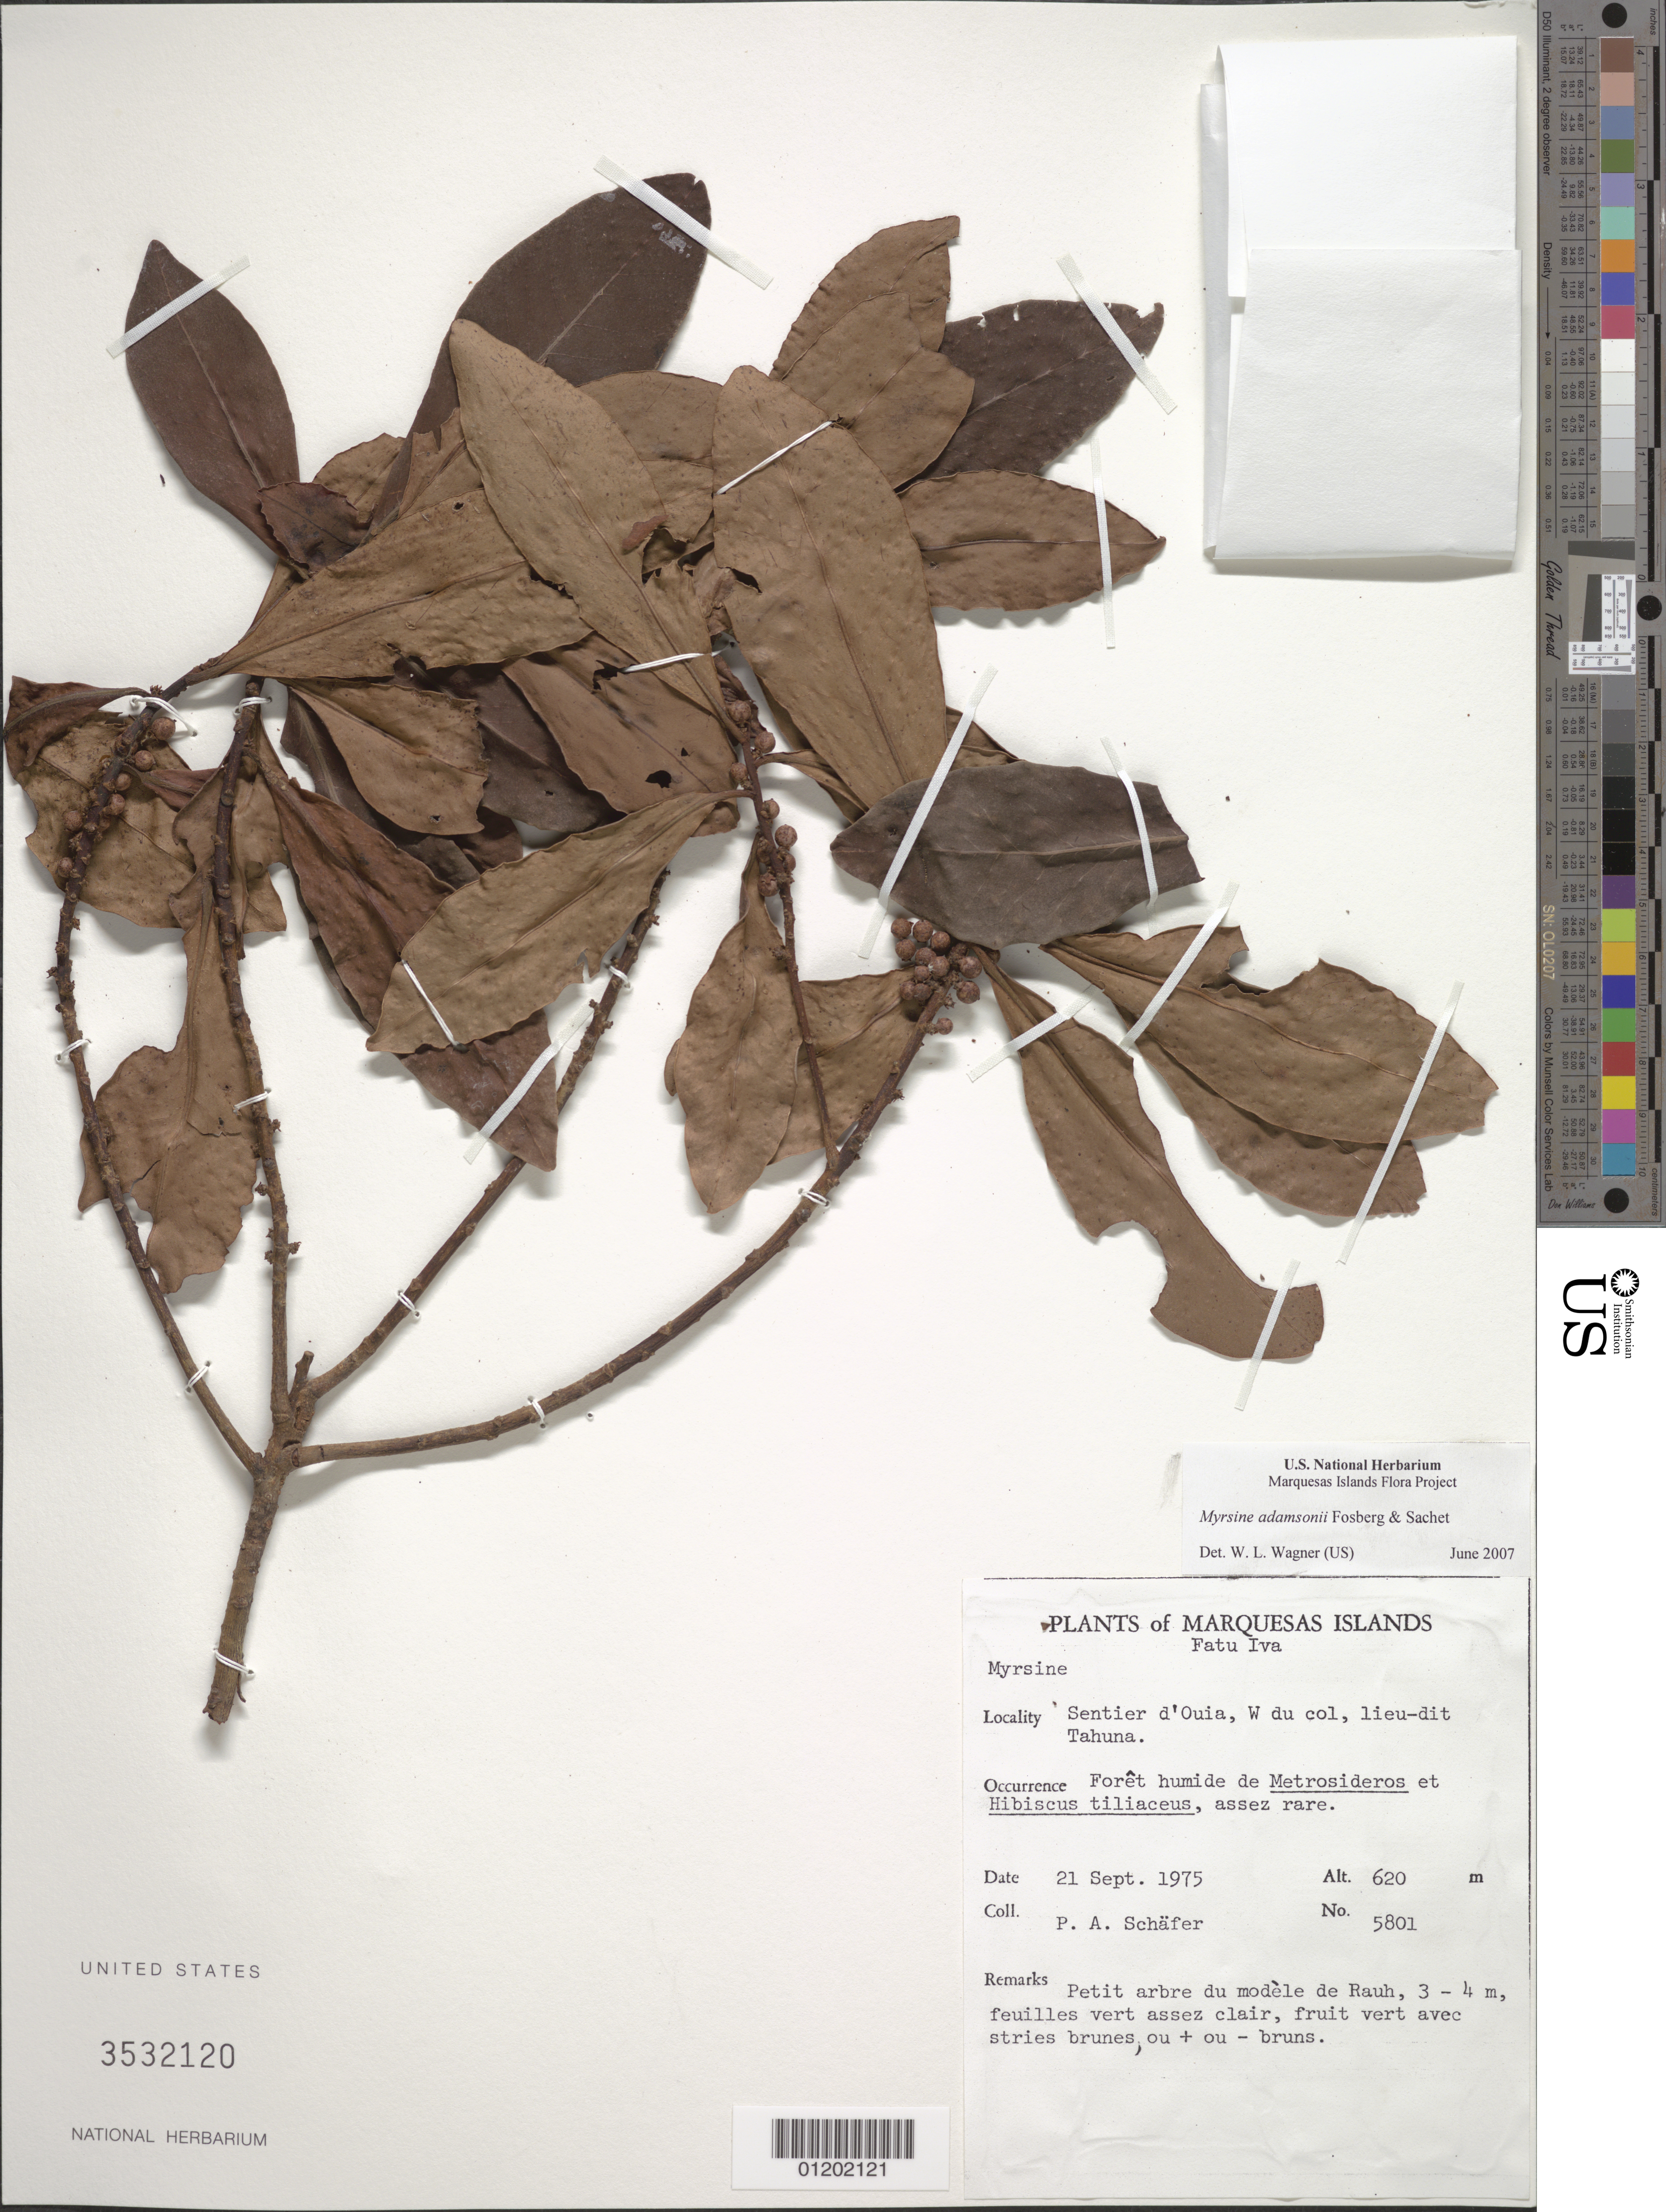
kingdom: Plantae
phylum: Tracheophyta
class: Magnoliopsida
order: Ericales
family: Primulaceae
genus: Myrsine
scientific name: Myrsine adamsonii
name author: Fosberg & Sachet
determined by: Wagner, W. L., (BOT), Smithsonian Institution - National Museum of Natural History (UNITED STATES)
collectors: P. A. Schäfer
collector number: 5801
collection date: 1975-09-21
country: French Polynesia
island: Fatu Hiva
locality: Sentier d'Ouia, W du col, lieu-dit Tahuna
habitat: Forêt humide de Metrosideros et Hibiscus tiliaceus; assez rare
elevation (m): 620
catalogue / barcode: US 3532120